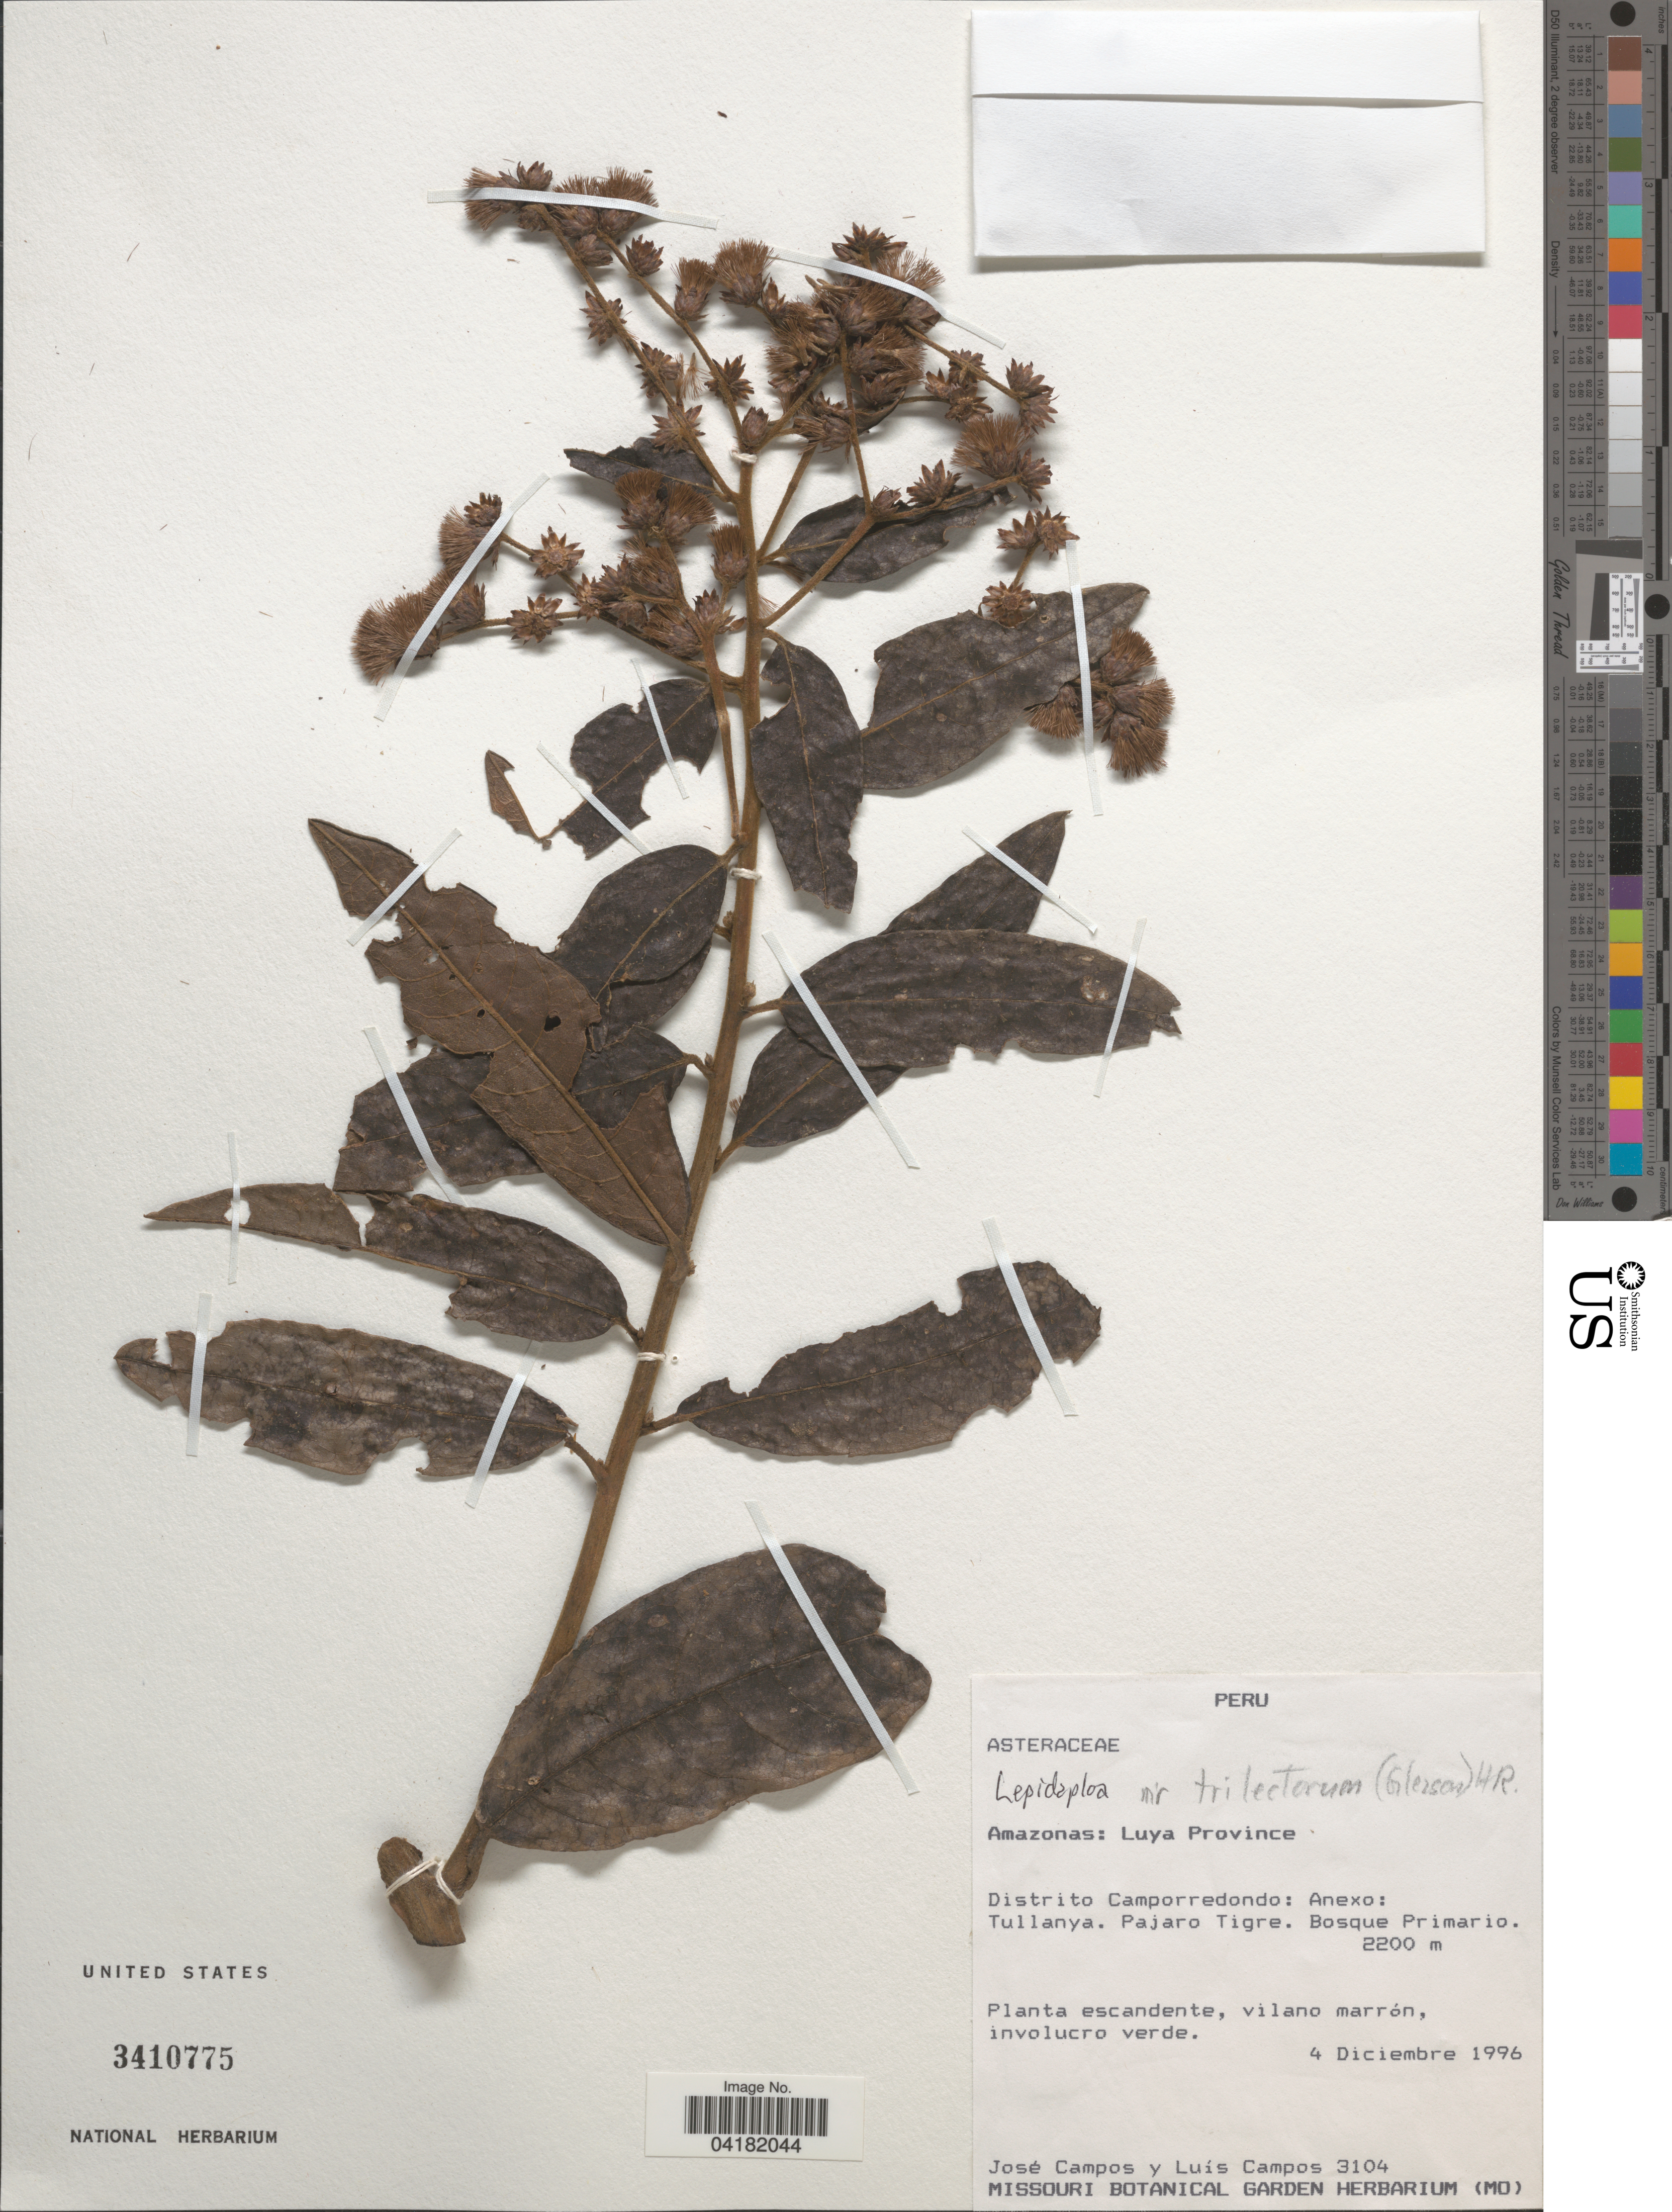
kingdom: Plantae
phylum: Tracheophyta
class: Magnoliopsida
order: Asterales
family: Asteraceae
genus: Lepidaploa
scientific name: Lepidaploa trilectorum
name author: (Gleason) H. Rob.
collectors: J. Campos & L. Campos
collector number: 3104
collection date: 1996-12-04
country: Peru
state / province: Amazonas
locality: Luya Province. Distrito Camporredondo: Anexo: Tullanya. Pajaro Tigre.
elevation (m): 2200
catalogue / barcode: US 3410775